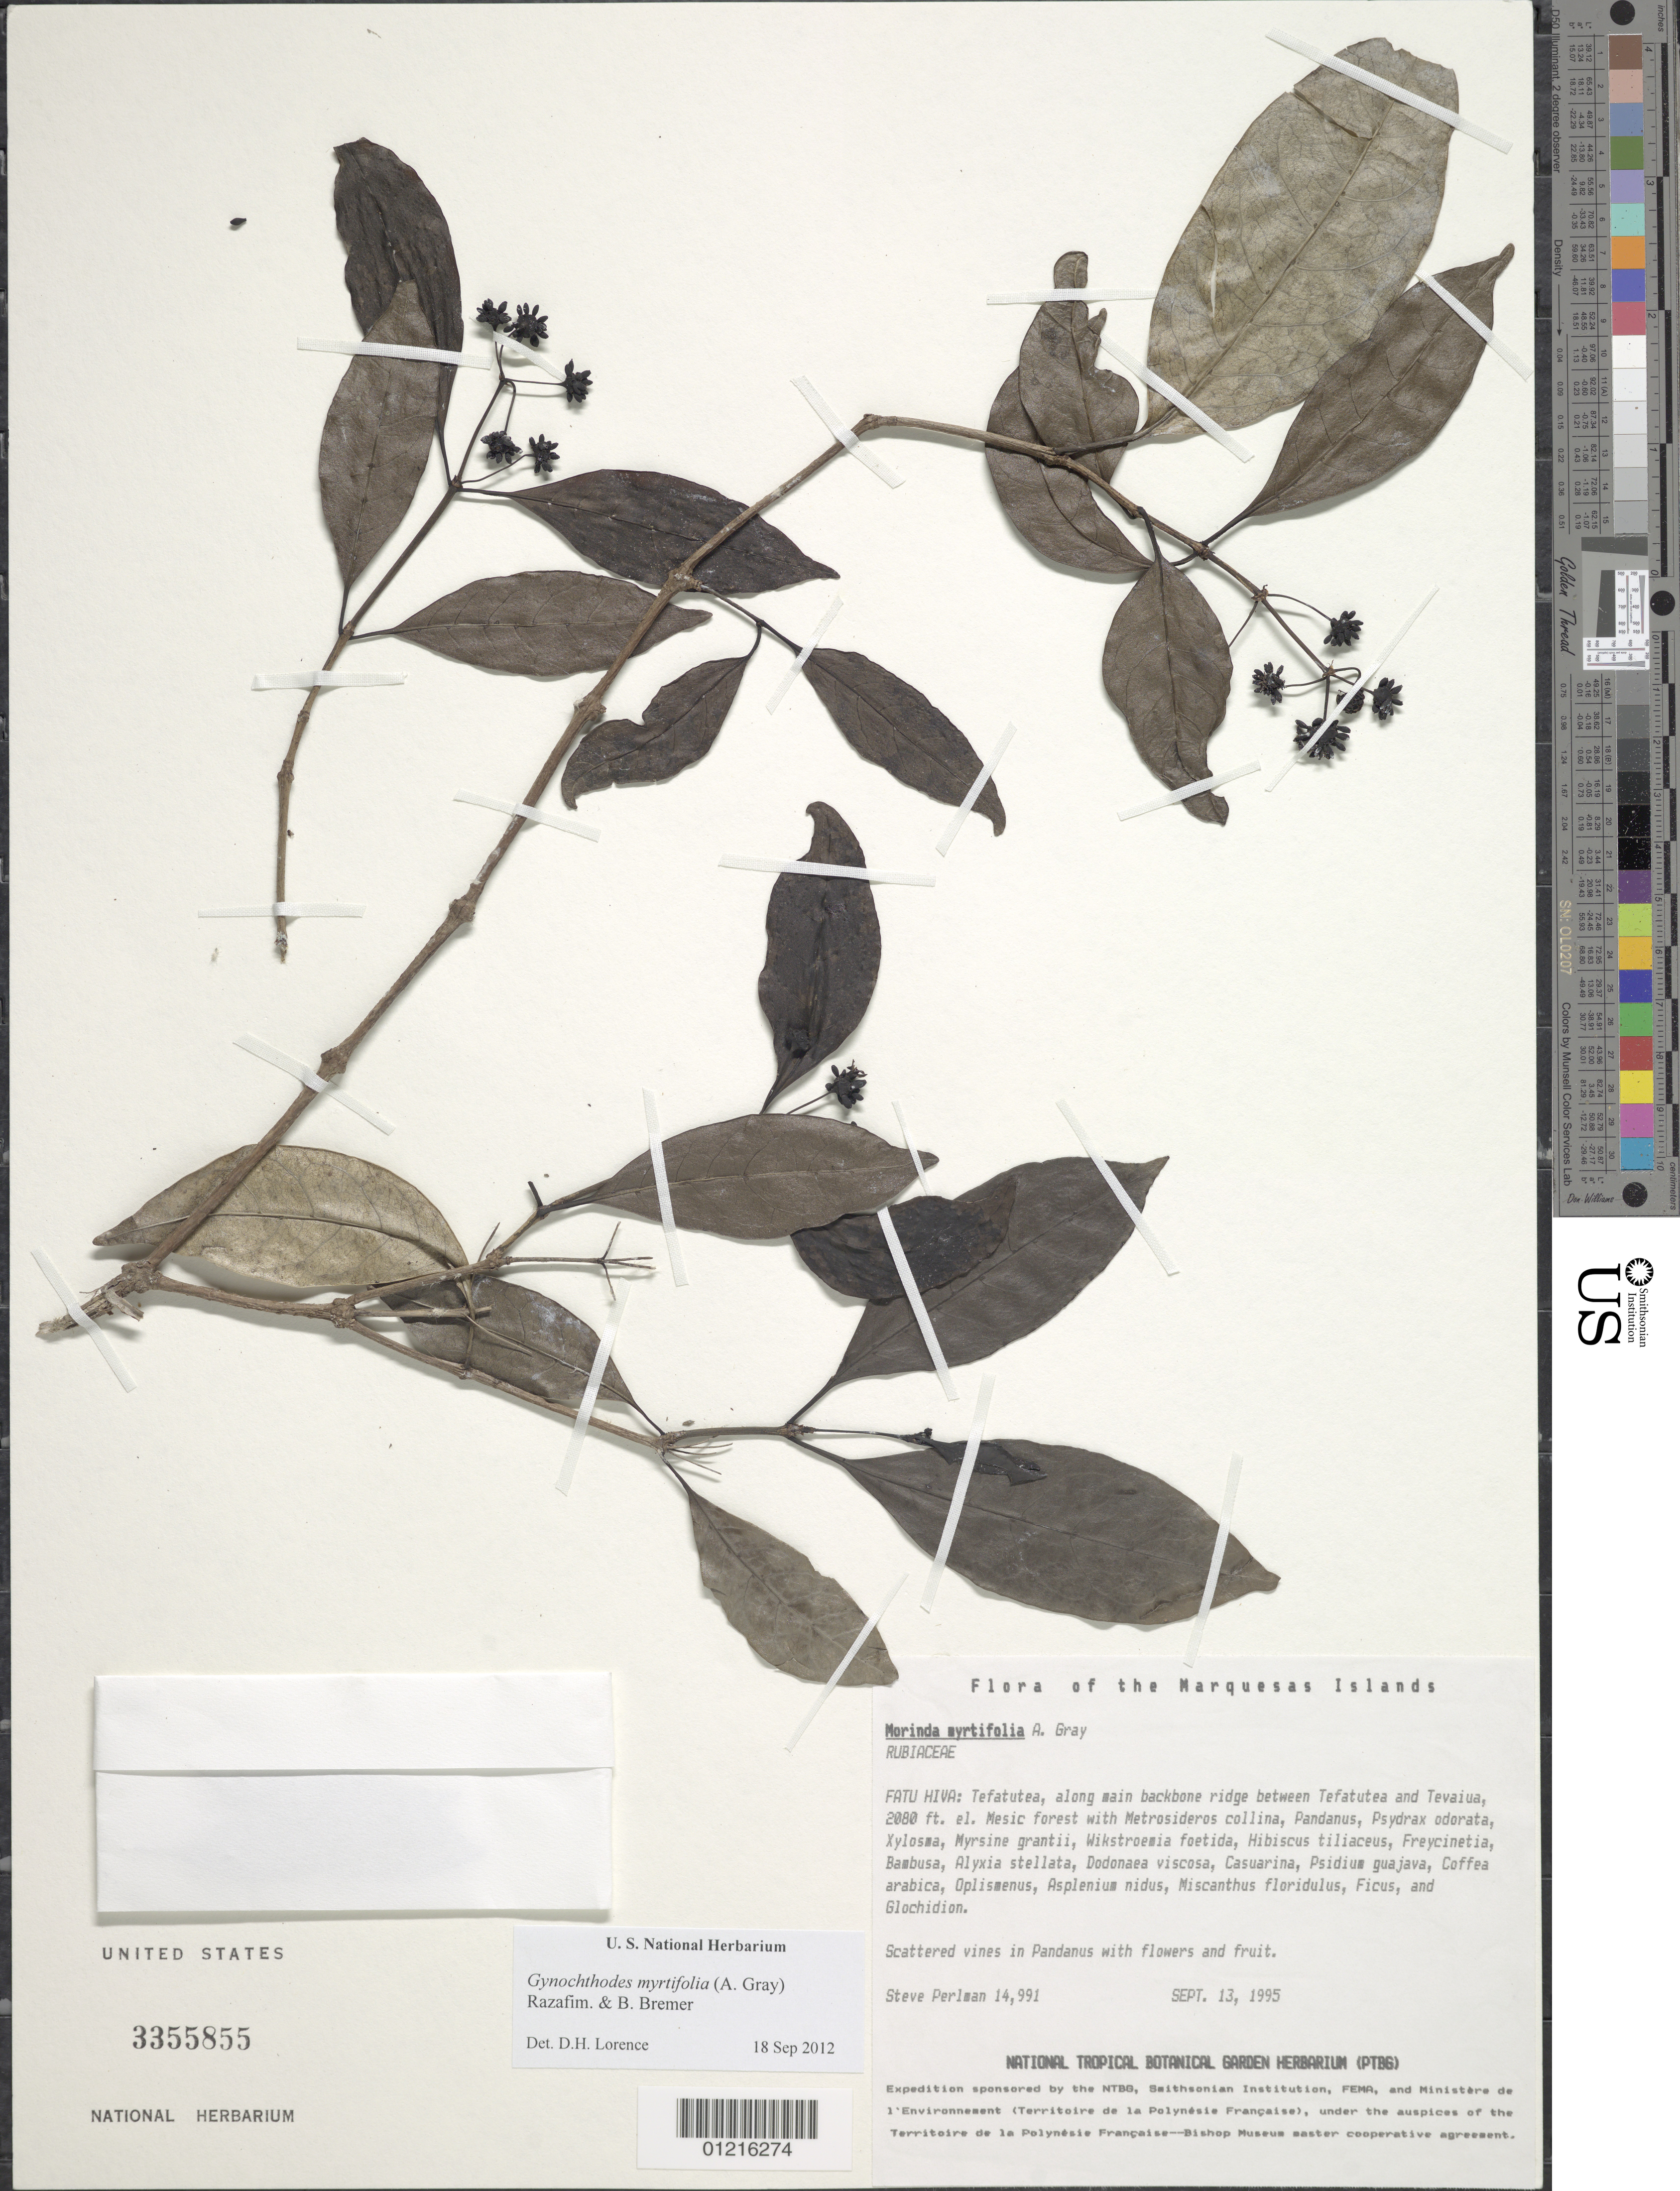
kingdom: Plantae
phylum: Tracheophyta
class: Magnoliopsida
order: Gentianales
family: Rubiaceae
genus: Gynochthodes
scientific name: Gynochthodes myrtifolia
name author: (A. Gray) Razafim. & B. Bremer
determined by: Lorence, David H., (PTBG), National Tropical Botanical Garden (UNITED STATES)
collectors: S. P. Perlman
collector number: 14991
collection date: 1995-09-13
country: French Polynesia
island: Fatu Hiva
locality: Tefatutea, along main backbone ridge between Tefatutea and Tevaiua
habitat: In mesic forest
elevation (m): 634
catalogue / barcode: US 3355855